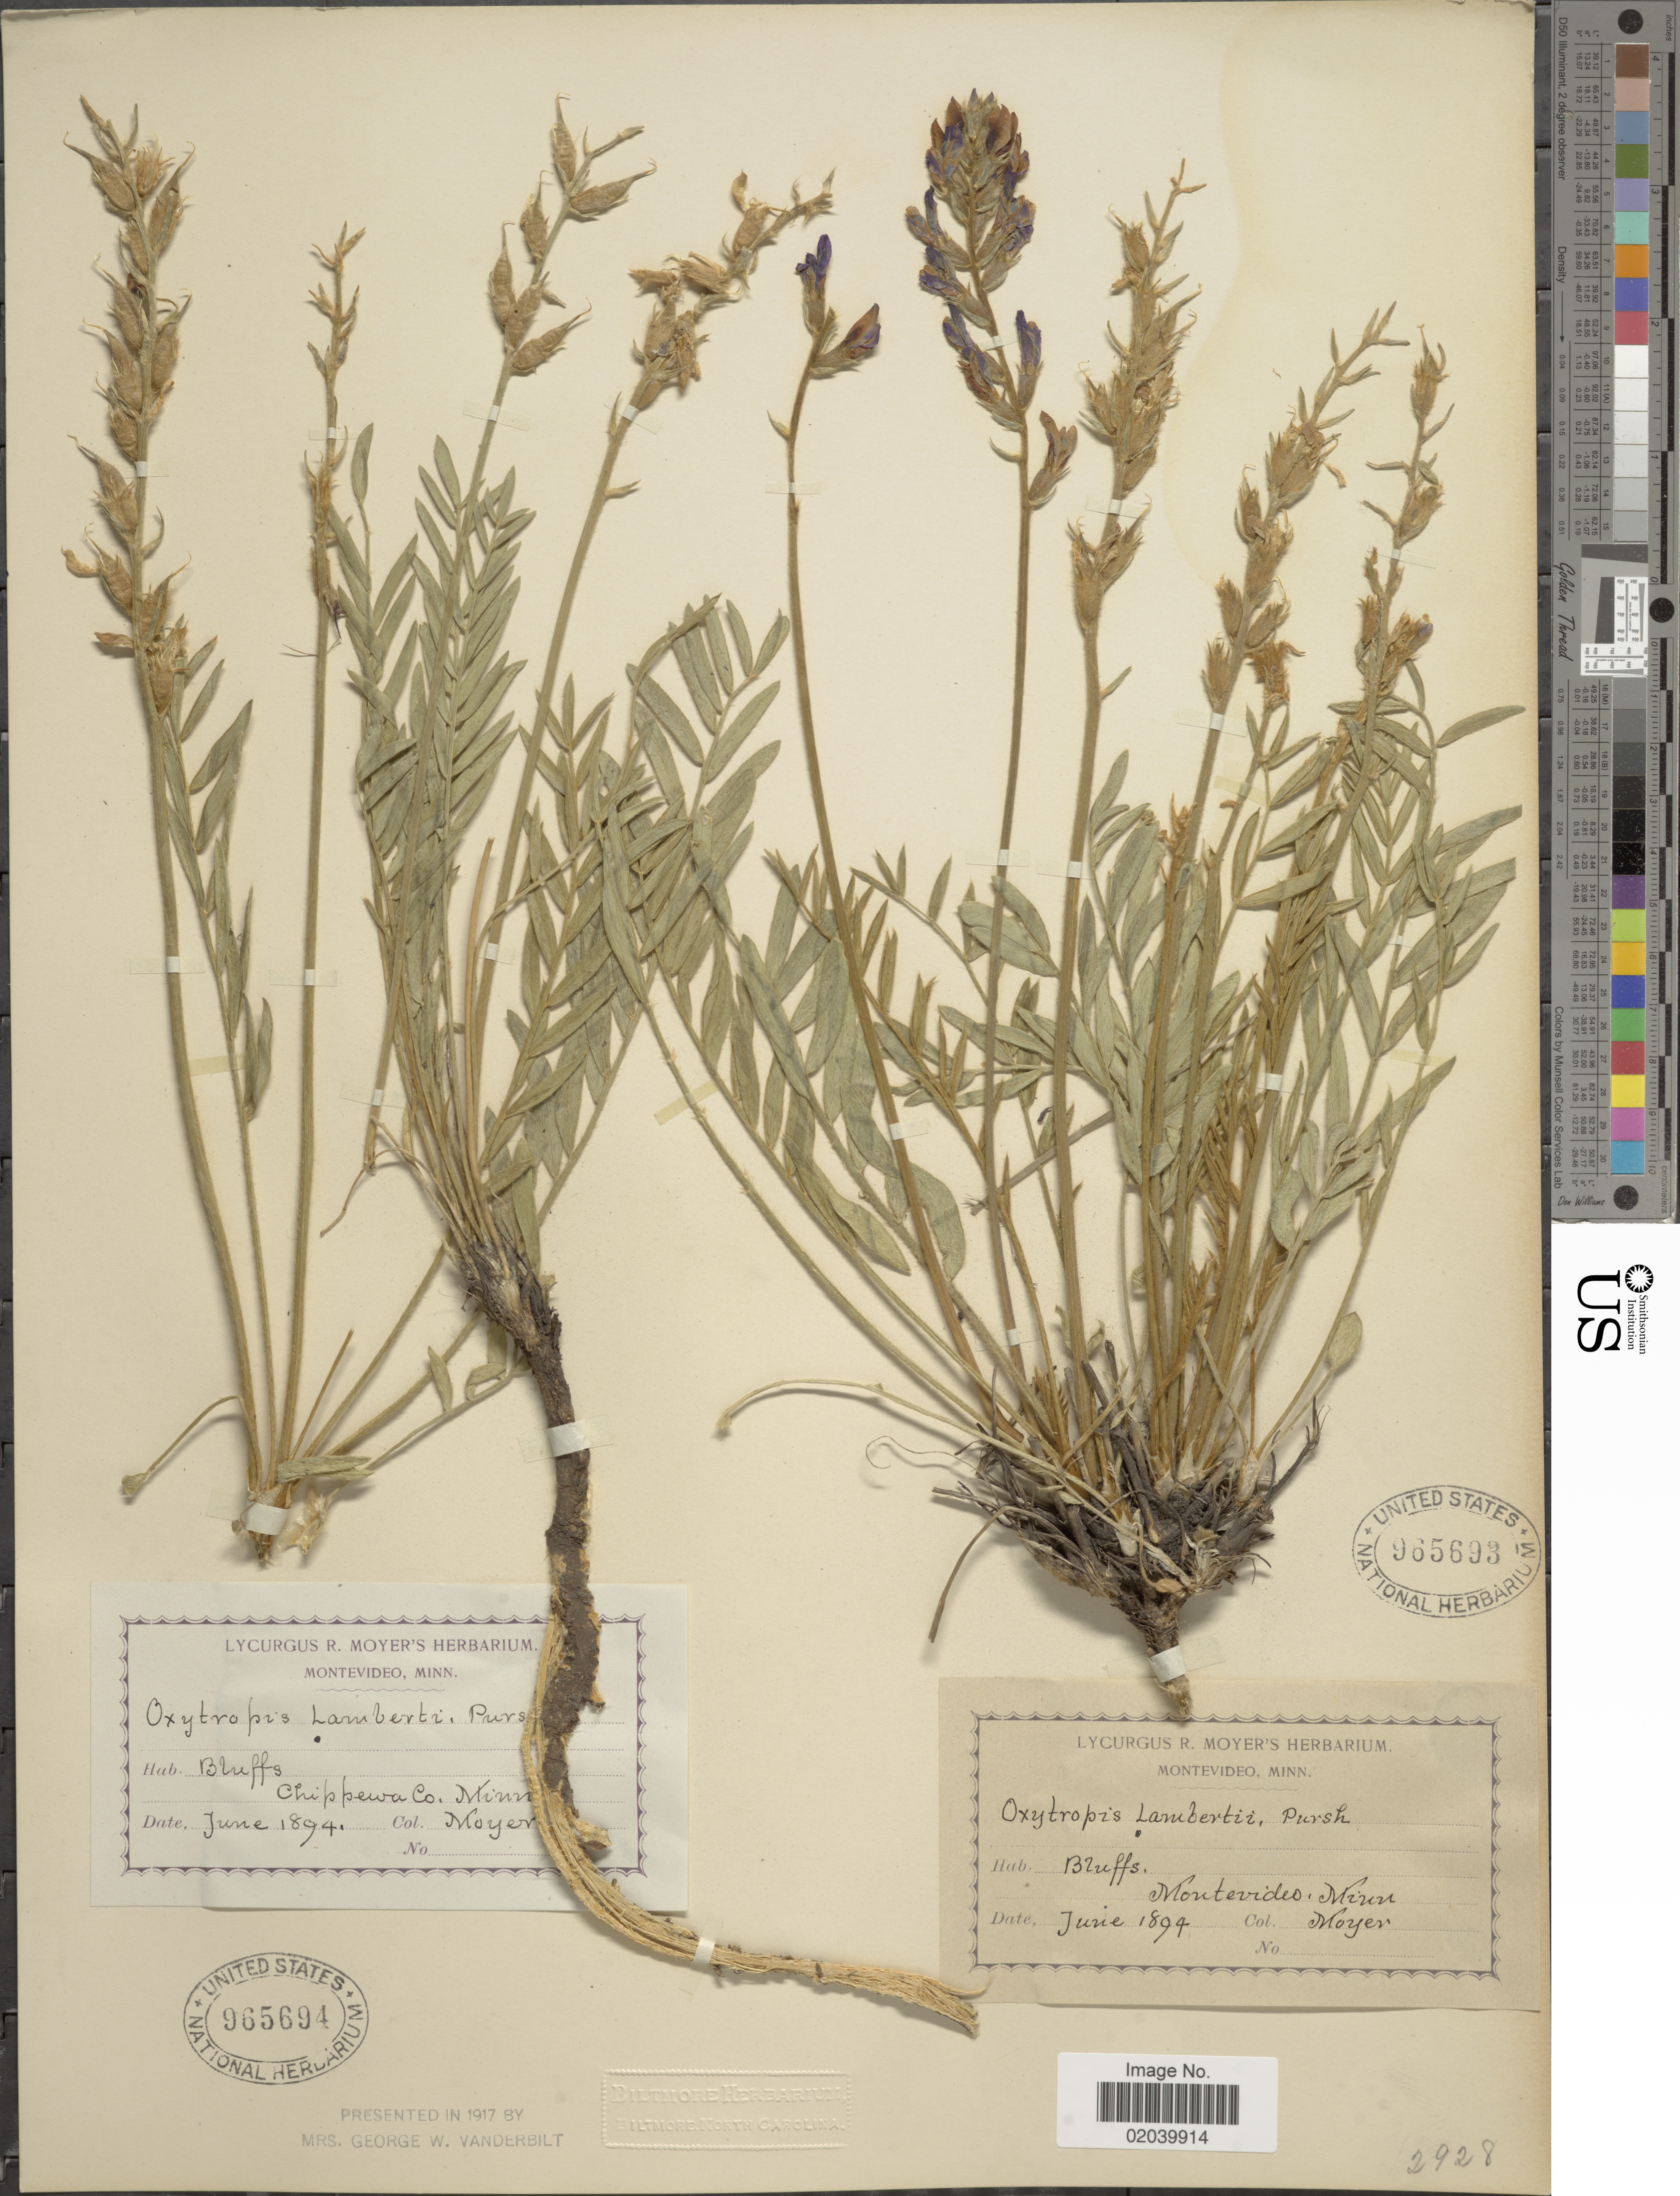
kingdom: Plantae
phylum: Tracheophyta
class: Magnoliopsida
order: Fabales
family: Fabaceae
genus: Oxytropis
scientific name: Oxytropis lambertii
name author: Pursh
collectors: Moyer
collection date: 1894-06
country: United States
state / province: Minnesota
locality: Montevideo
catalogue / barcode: US 965693-2